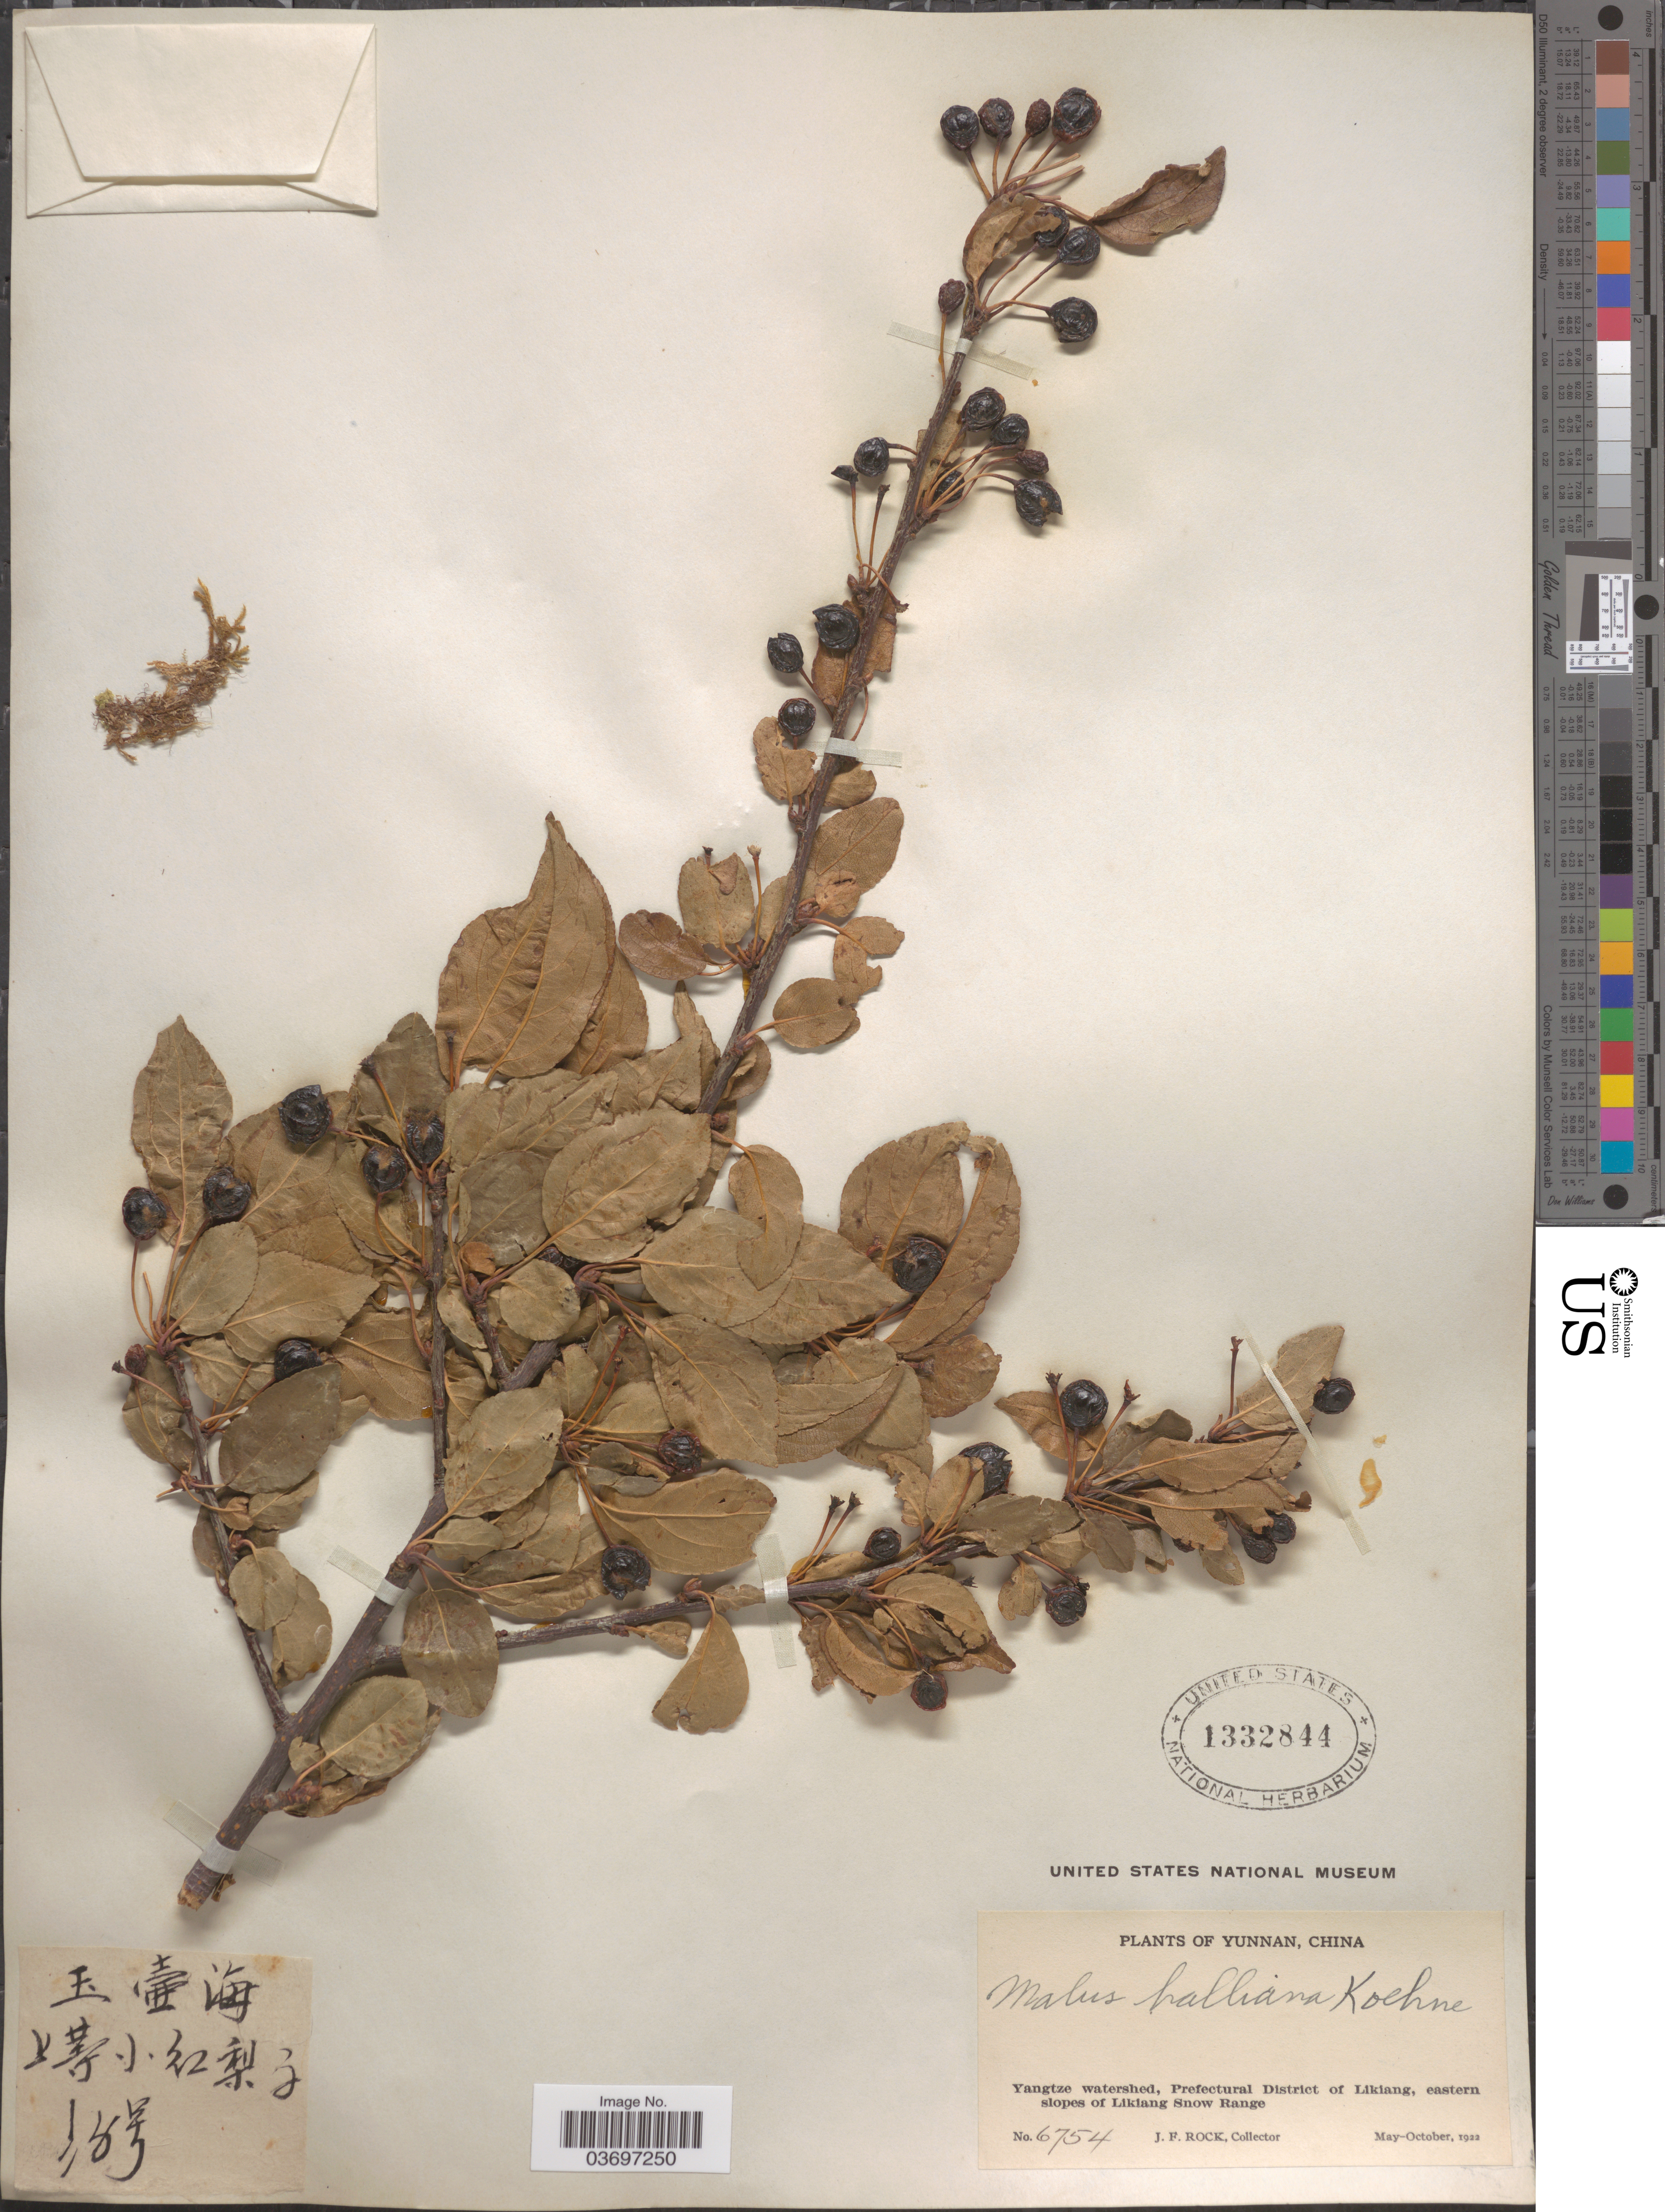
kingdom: Plantae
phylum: Tracheophyta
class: Magnoliopsida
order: Rosales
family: Rosaceae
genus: Malus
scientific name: Malus halliana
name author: Koehne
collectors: J. Rock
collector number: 6754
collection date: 1922-05/1922-10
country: China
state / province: Yunnan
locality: Yangtze watershed, Prefectural District of Likiang, eastern slopes of Likiang Snow Range.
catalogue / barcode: US 1332844